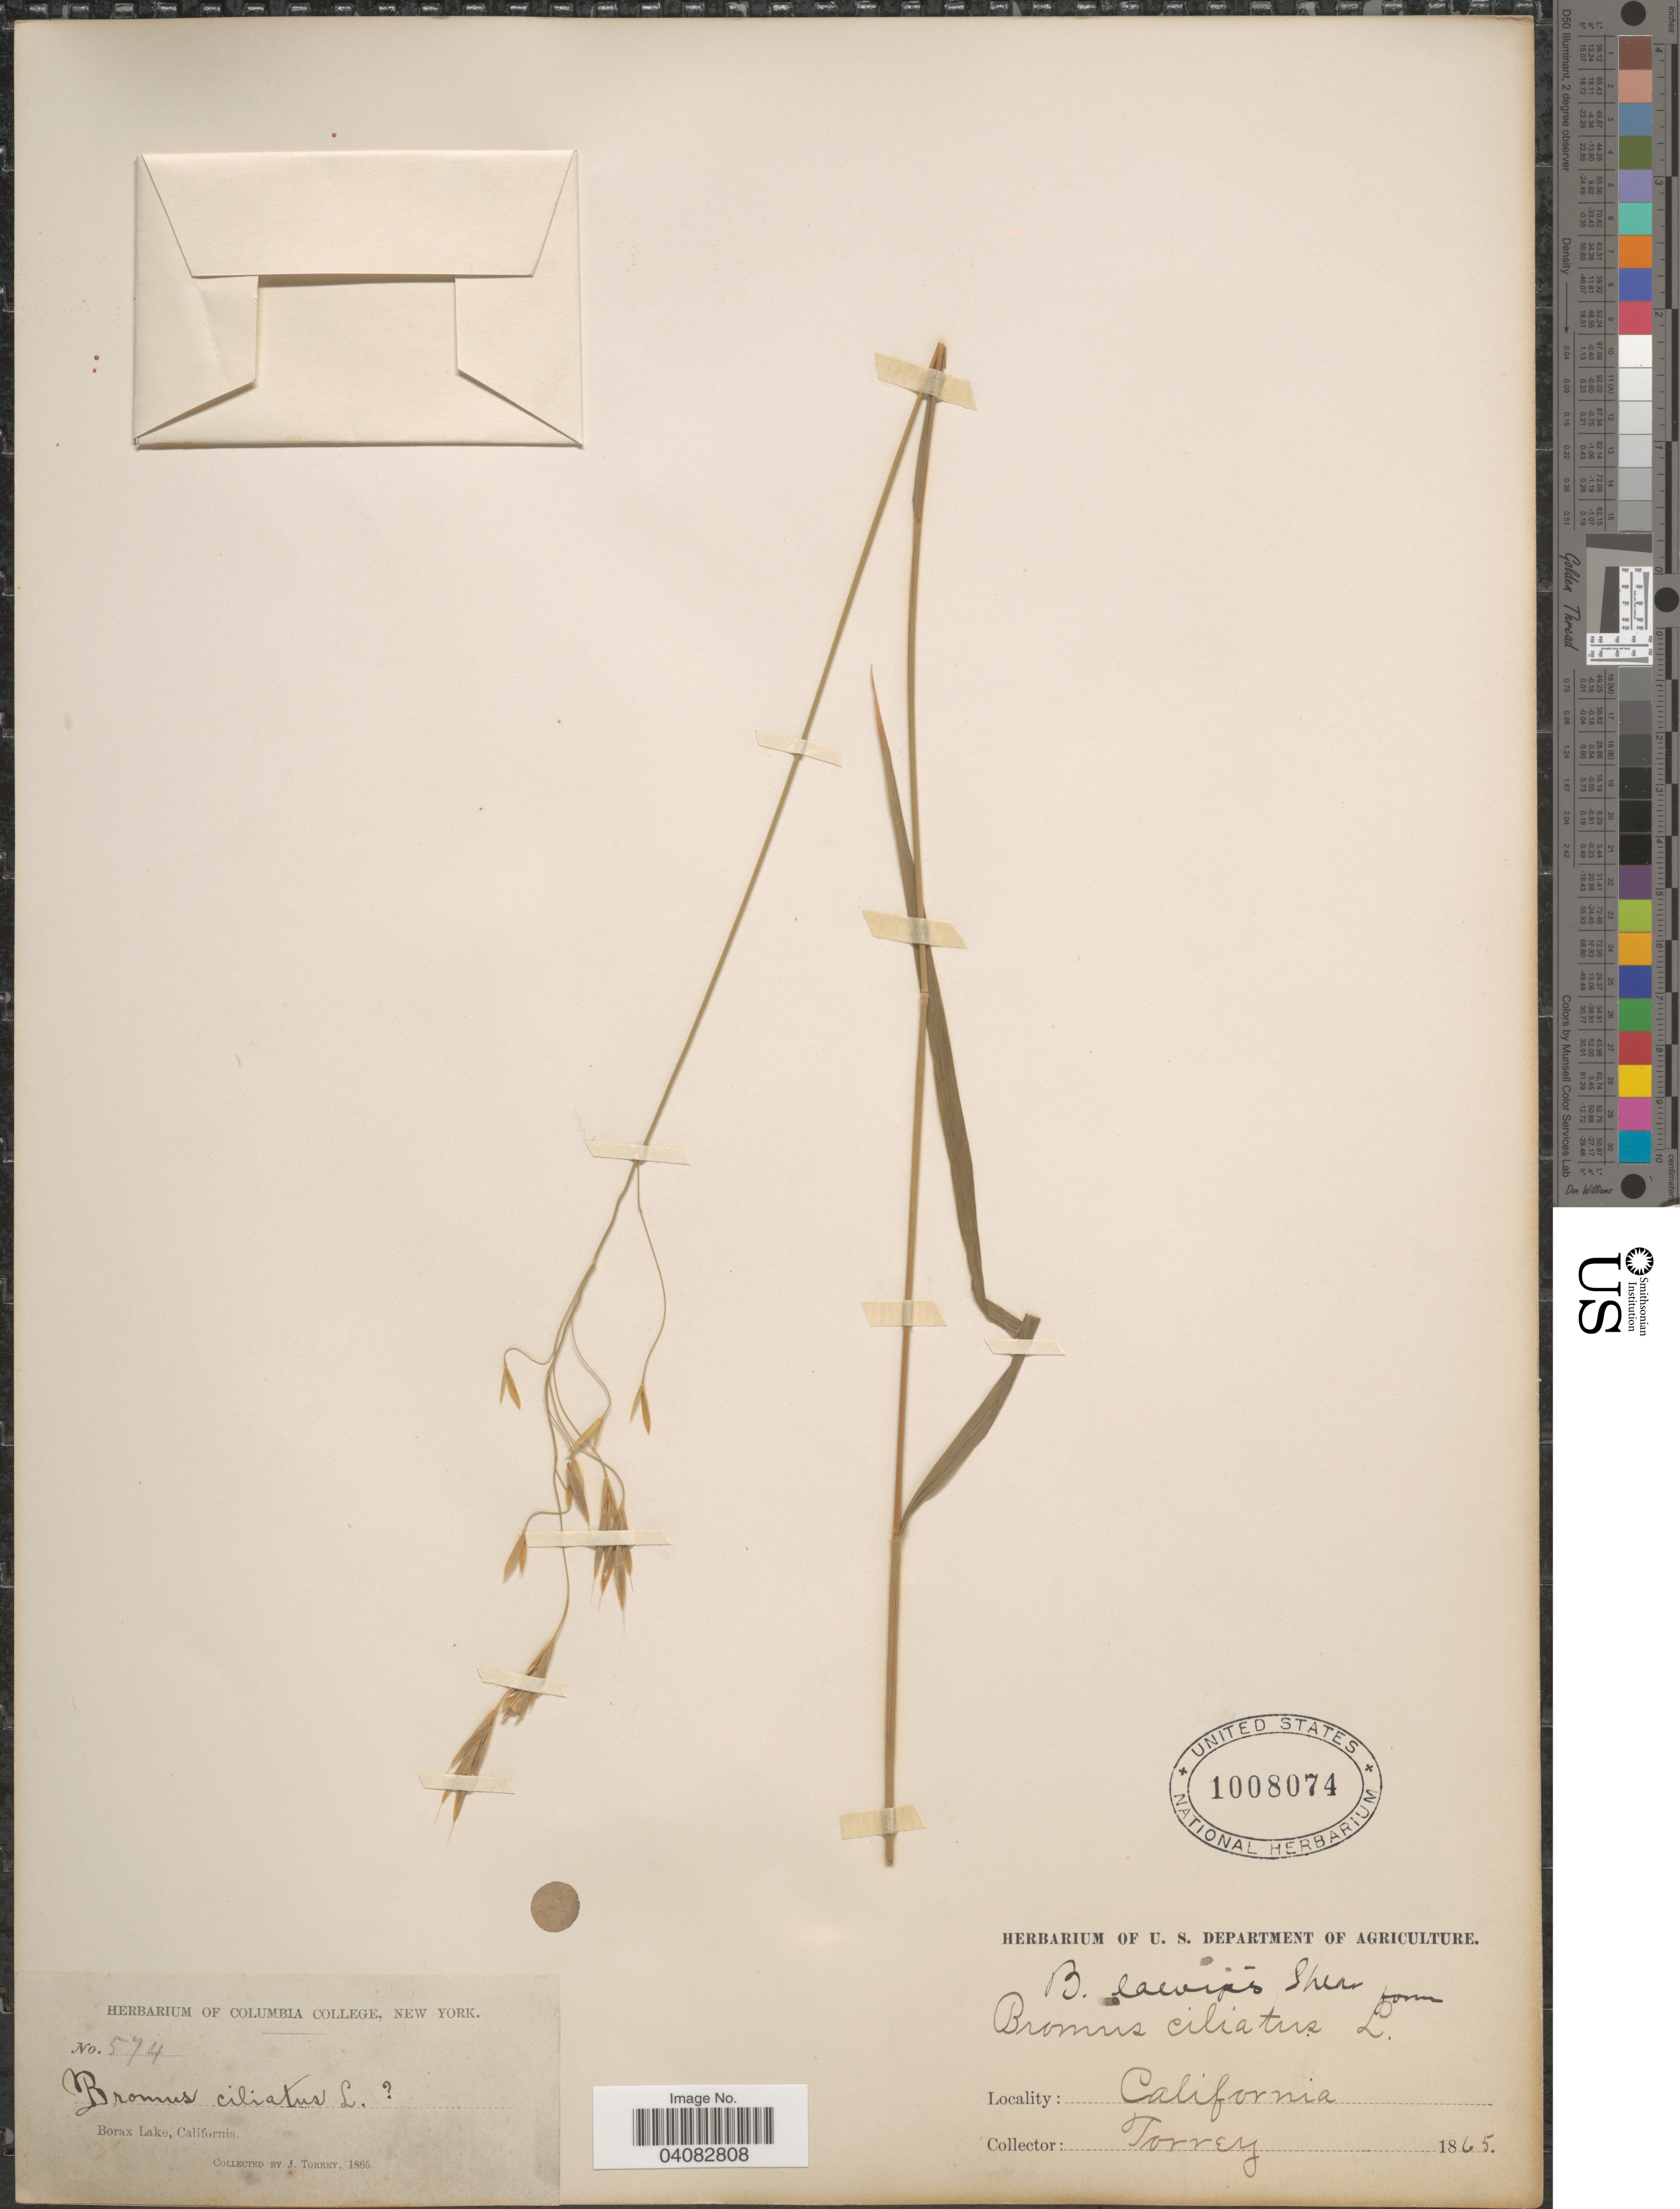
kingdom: Plantae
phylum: Tracheophyta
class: Liliopsida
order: Poales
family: Poaceae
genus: Bromus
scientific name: Bromus laevipes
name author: Shear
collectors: J. Torrey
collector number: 574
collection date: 1865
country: United States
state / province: California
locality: Borax Lake.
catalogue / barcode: US 1008074